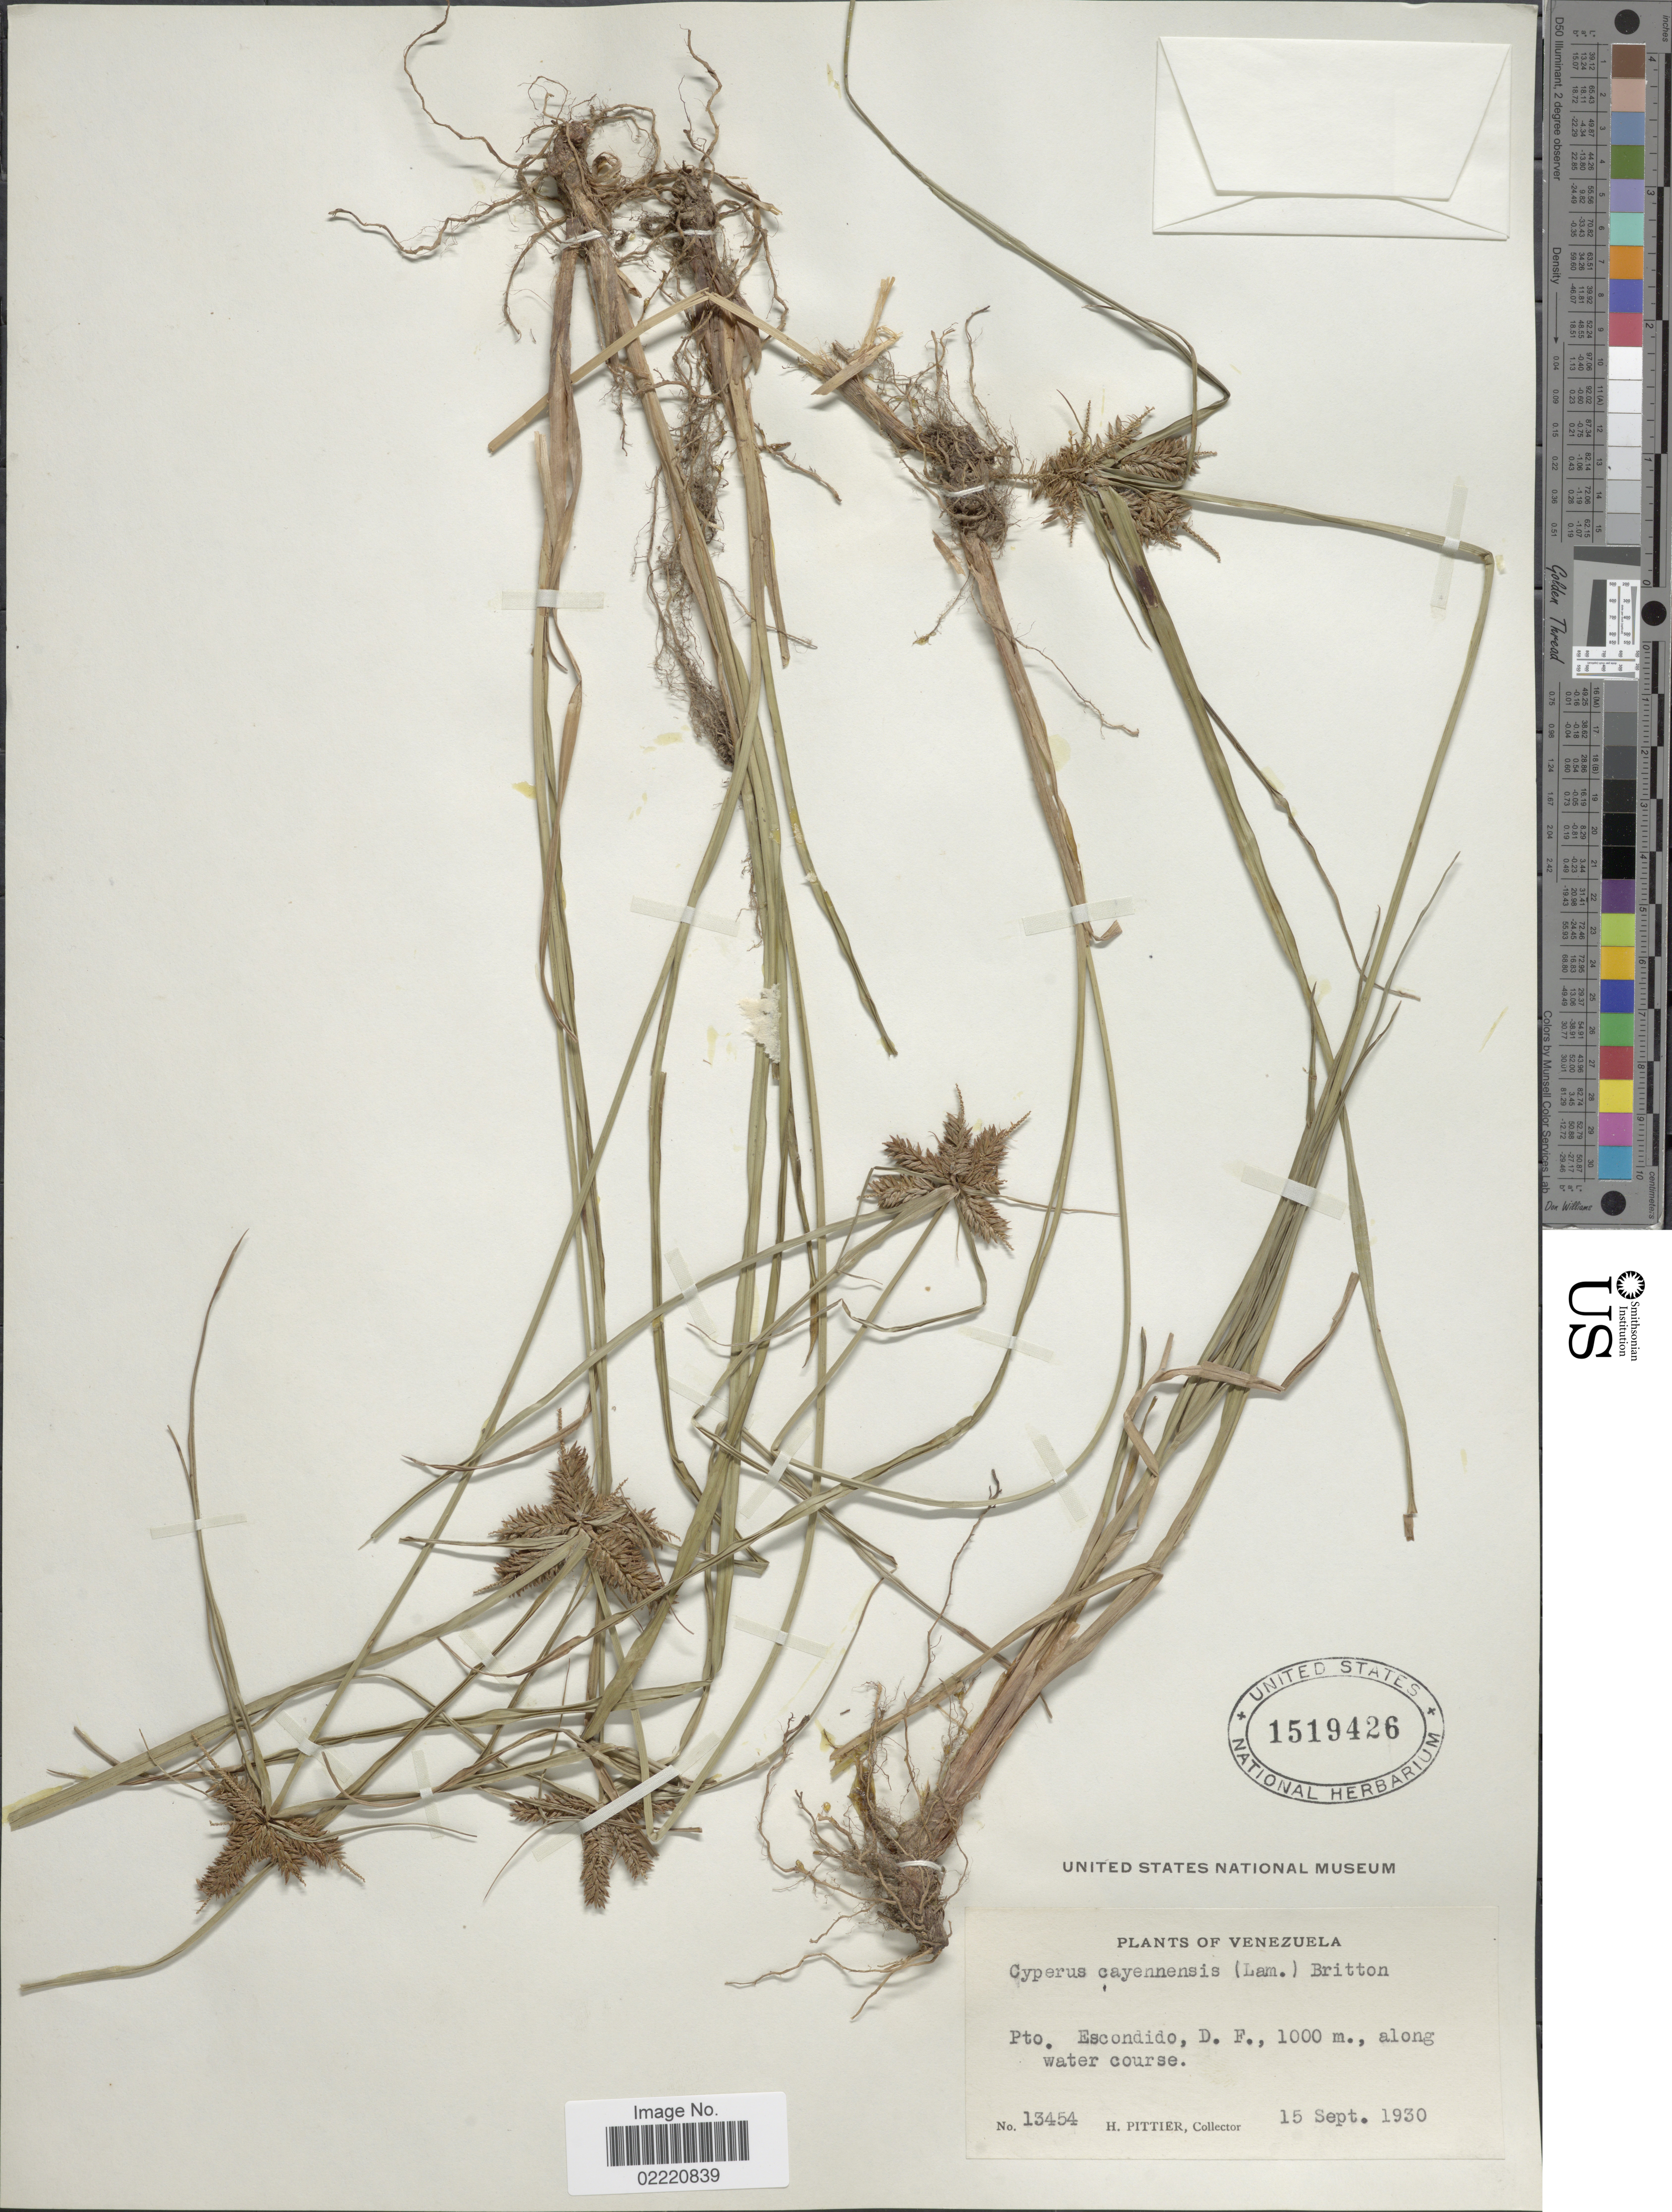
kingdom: Plantae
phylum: Tracheophyta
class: Liliopsida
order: Poales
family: Cyperaceae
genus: Cyperus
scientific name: Cyperus aggregatus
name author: (Willd.) Endl.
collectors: H. F. Pittier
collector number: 13454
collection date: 1930-09-15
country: Venezuela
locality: Pto. Escondido, D.F., along water course.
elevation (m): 1000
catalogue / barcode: US 1519426